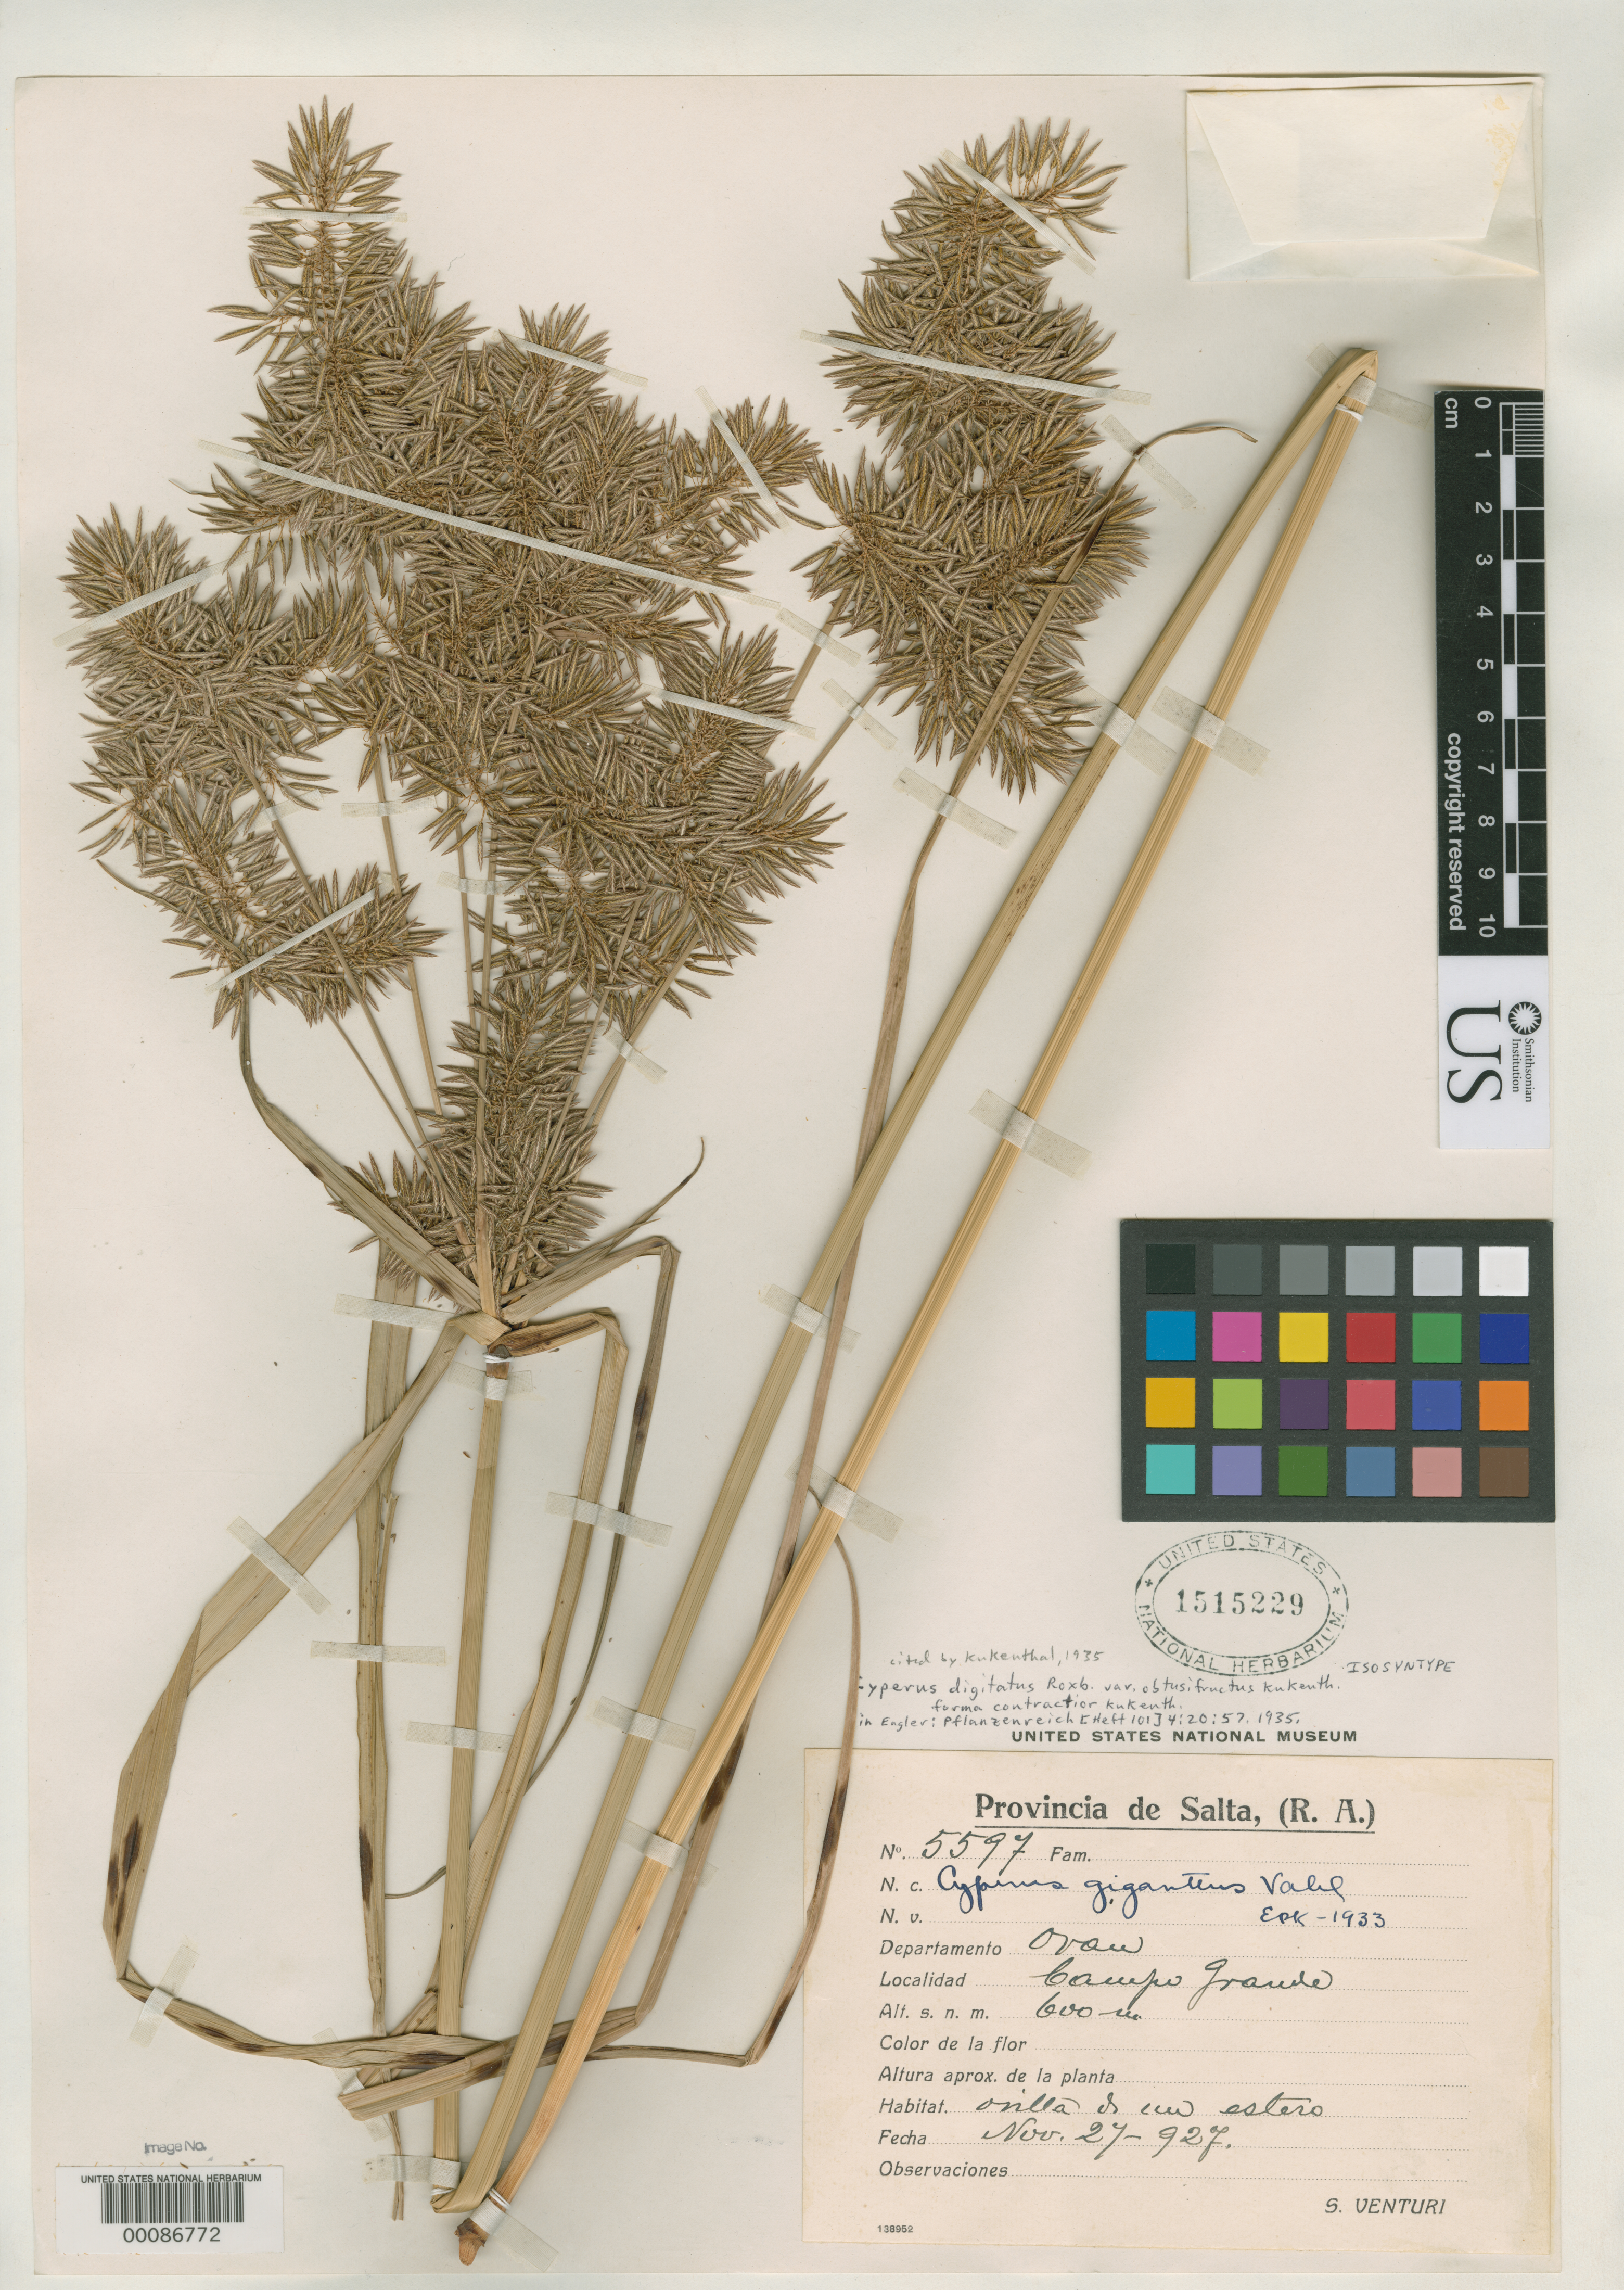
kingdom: Plantae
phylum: Tracheophyta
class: Liliopsida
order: Poales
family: Cyperaceae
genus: Cyperus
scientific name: Cyperus digitatus f. contractior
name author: Kük. in Engl.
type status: Isosyntype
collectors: S. Venturi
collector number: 5597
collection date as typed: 25 Dec 1923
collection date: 1923-12-25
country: Argentina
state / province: Salta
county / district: Orán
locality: Campo Grande.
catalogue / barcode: US 1515229